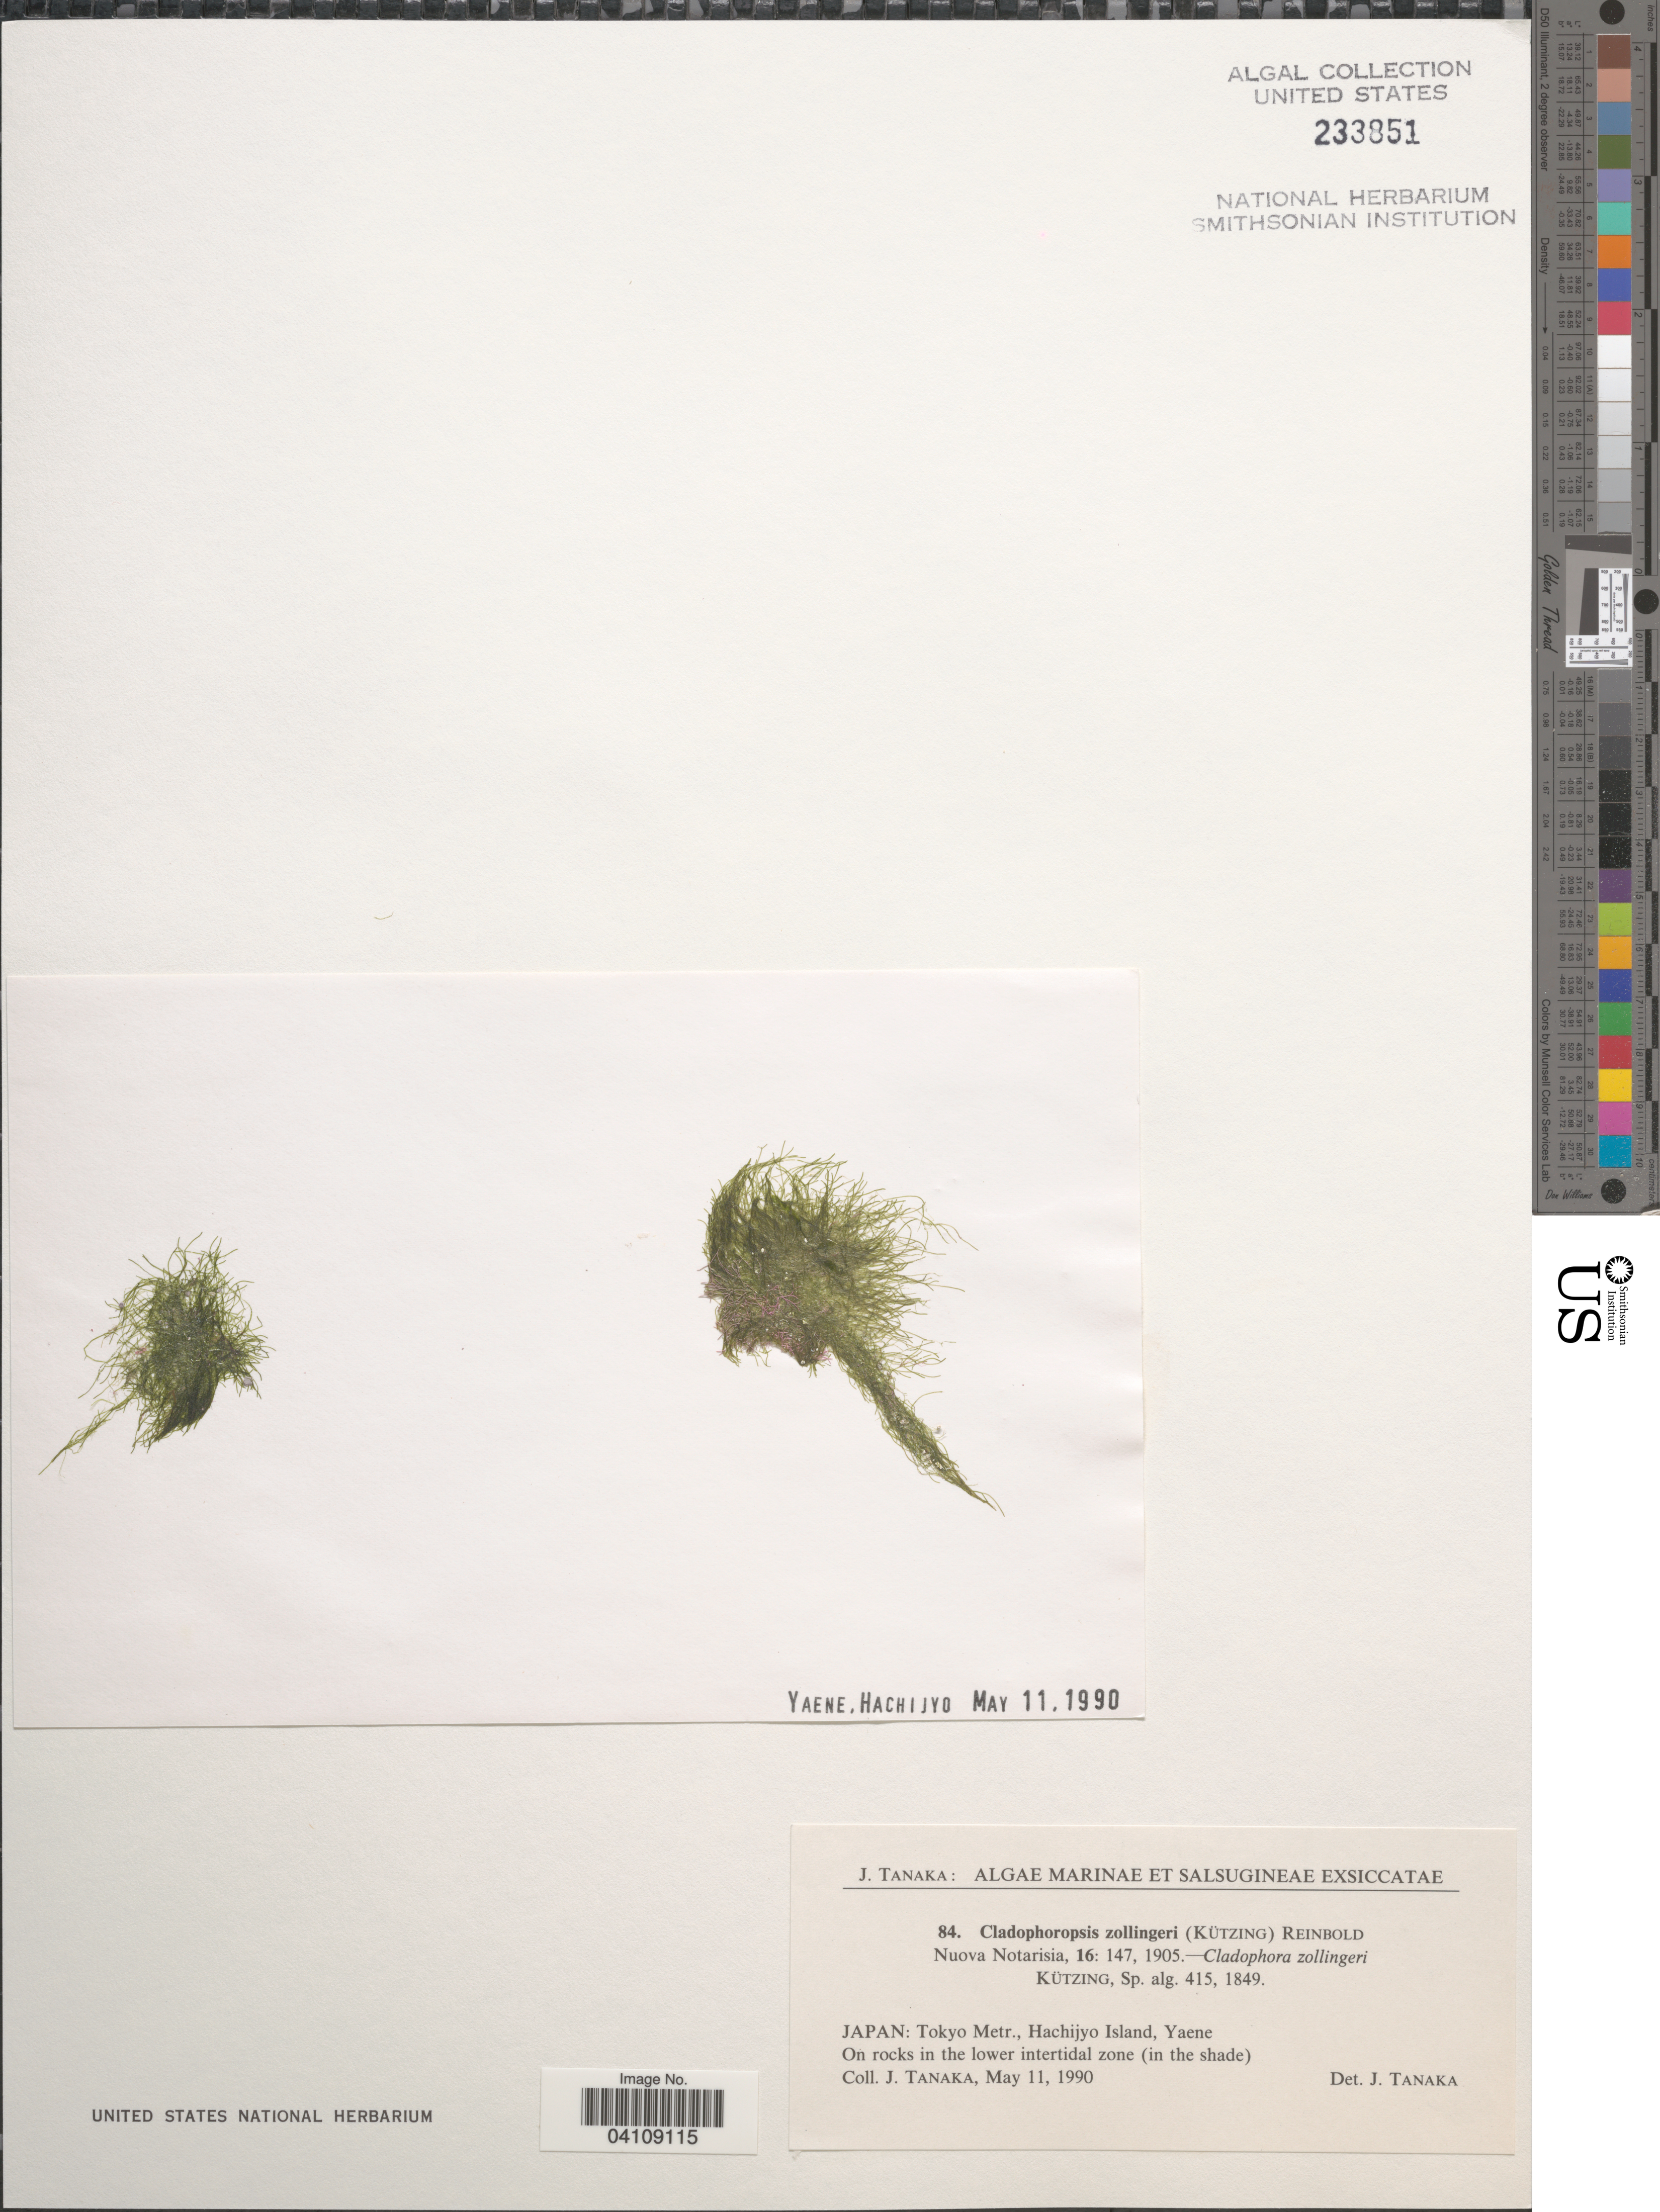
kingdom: Plantae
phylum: Chlorophyta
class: Ulvophyceae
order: Cladophorales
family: Cladophoraceae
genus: Lychaete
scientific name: Lychaete herpestica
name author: (Montagne) M.J. Wynne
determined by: Algae name updating Project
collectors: J. Tanaka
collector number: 84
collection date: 1990-05-11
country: Japan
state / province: Tokyo, Federal City of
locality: Tokyo Metr., Hachijyo Island, Yaene.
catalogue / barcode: US 233851